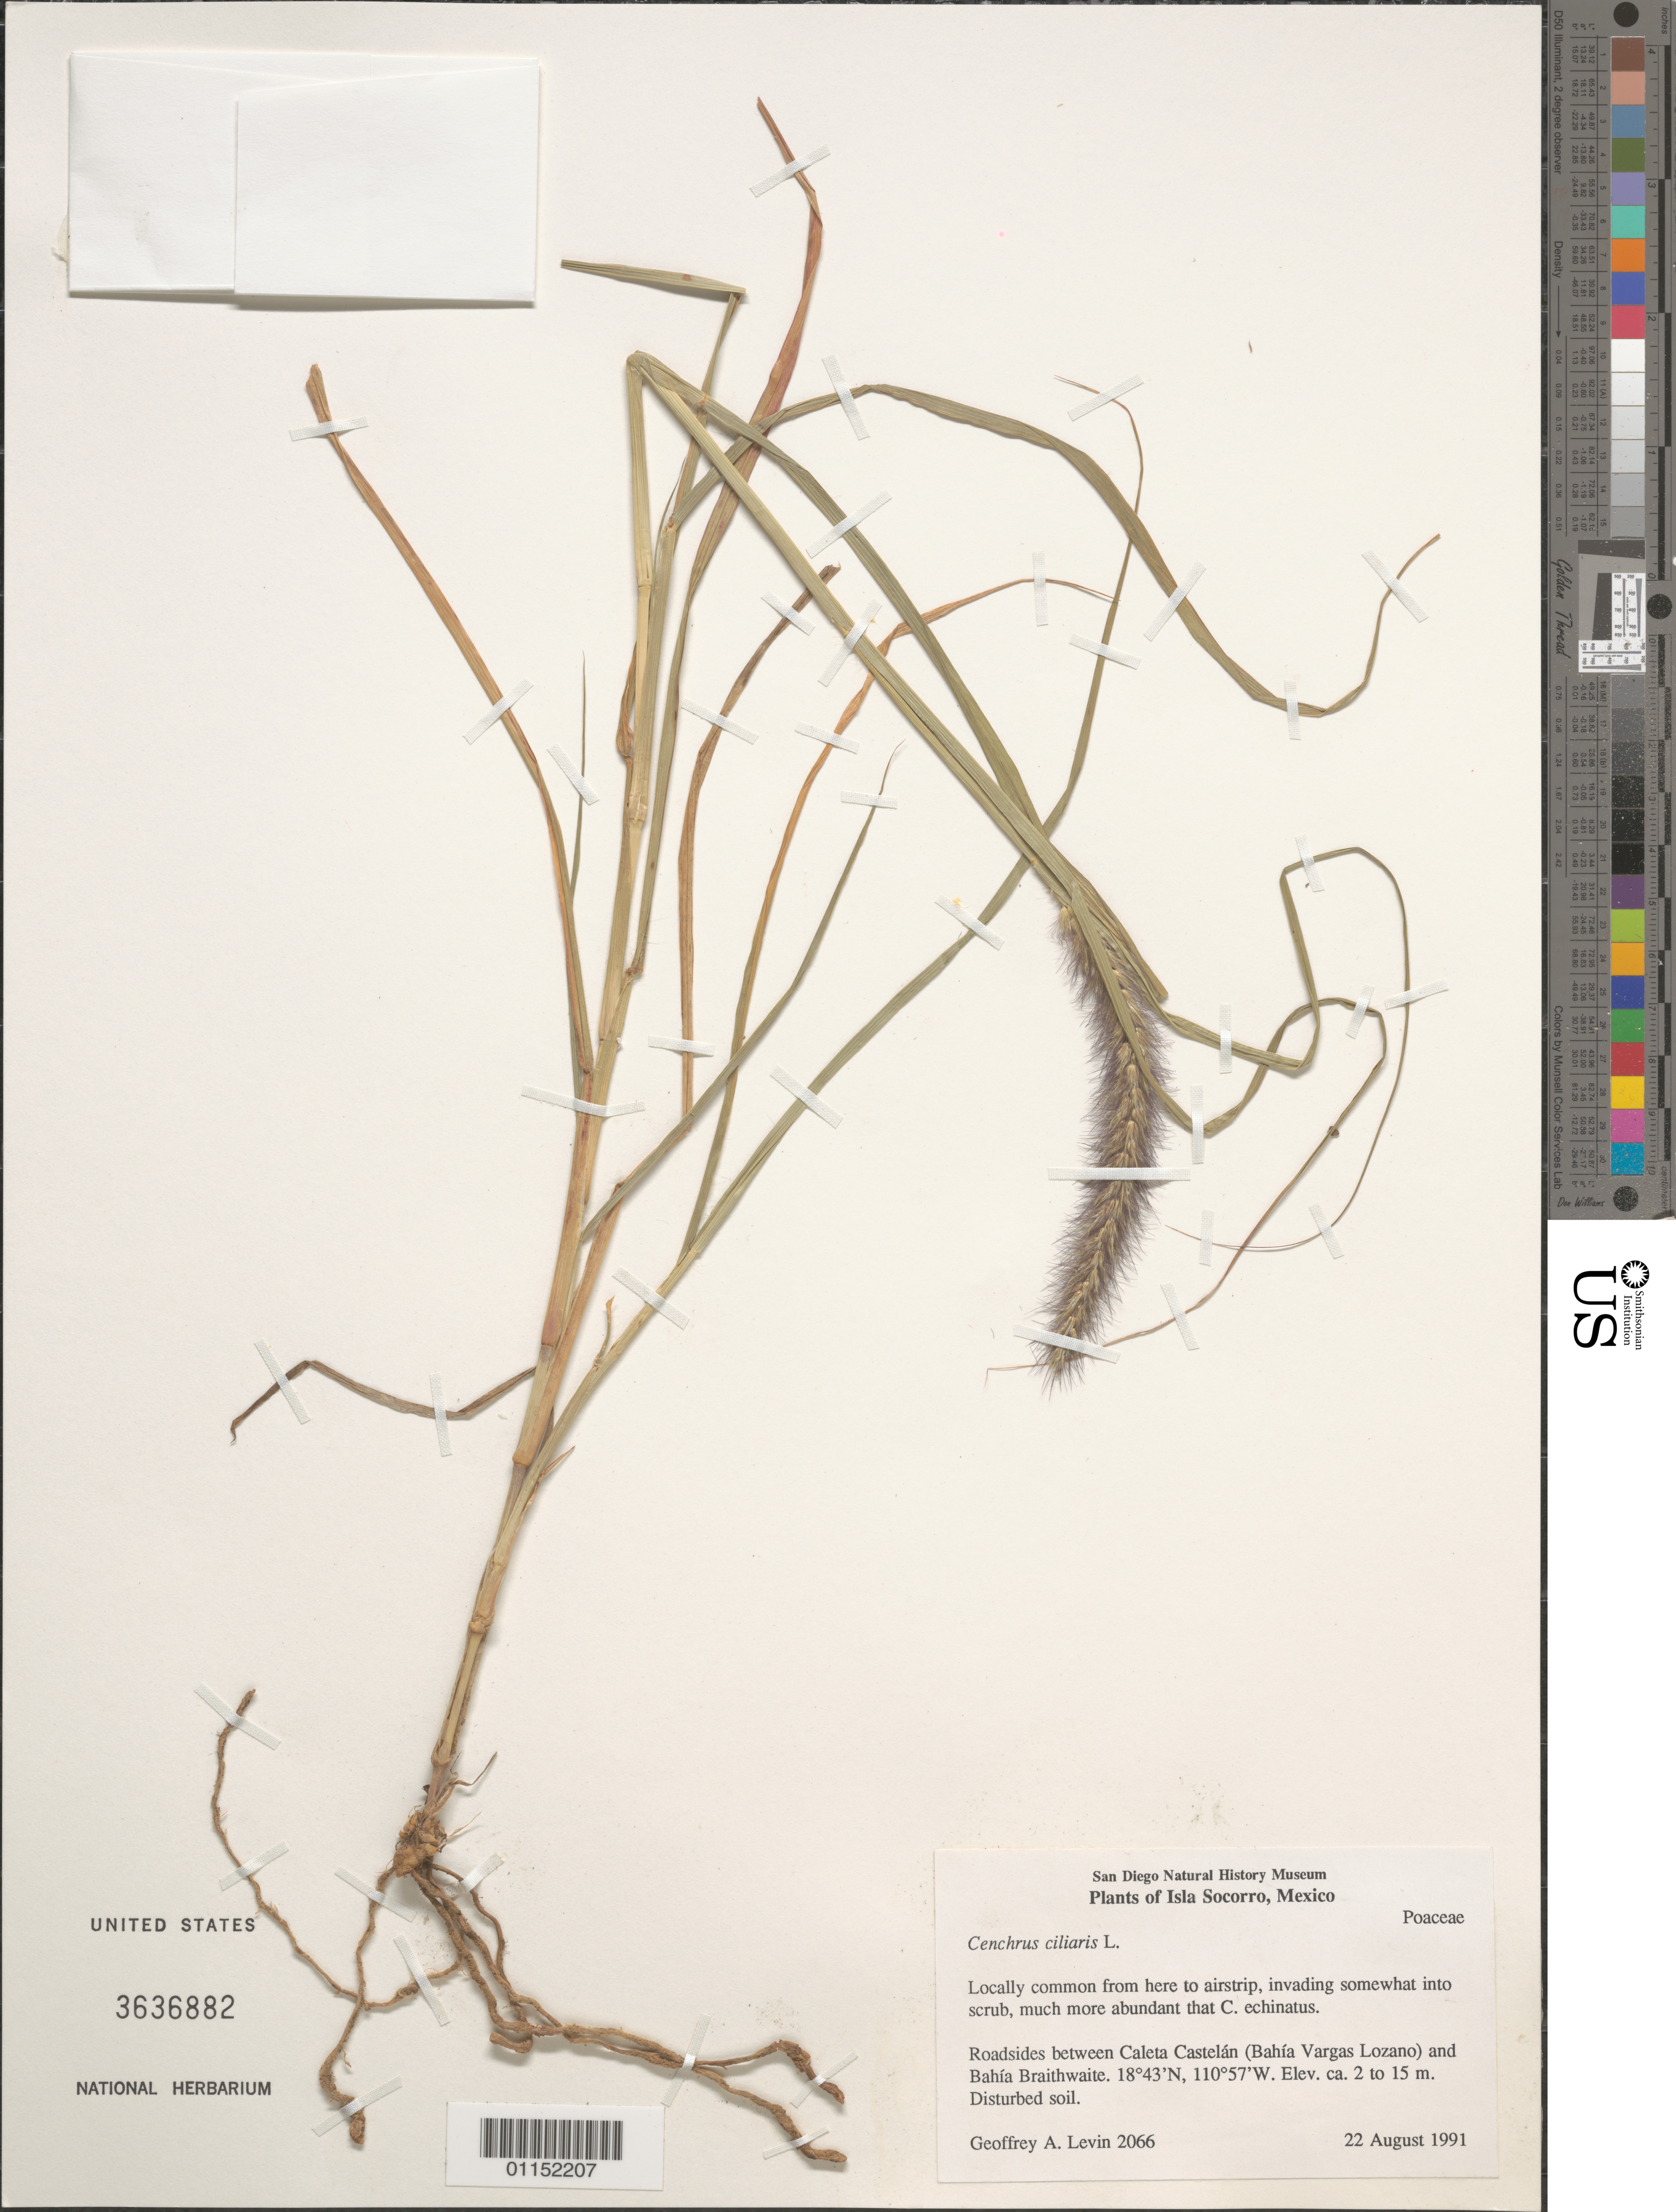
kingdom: Plantae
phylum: Tracheophyta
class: Liliopsida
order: Poales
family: Poaceae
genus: Cenchrus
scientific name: Cenchrus ciliaris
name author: L.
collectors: G. Levin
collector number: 2066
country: Mexico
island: Isla Socorro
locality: Roadsides between Caleta Castelan (Bahia Vargas Lozano) and Bahis Braithwaite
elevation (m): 2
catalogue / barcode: US 3636882